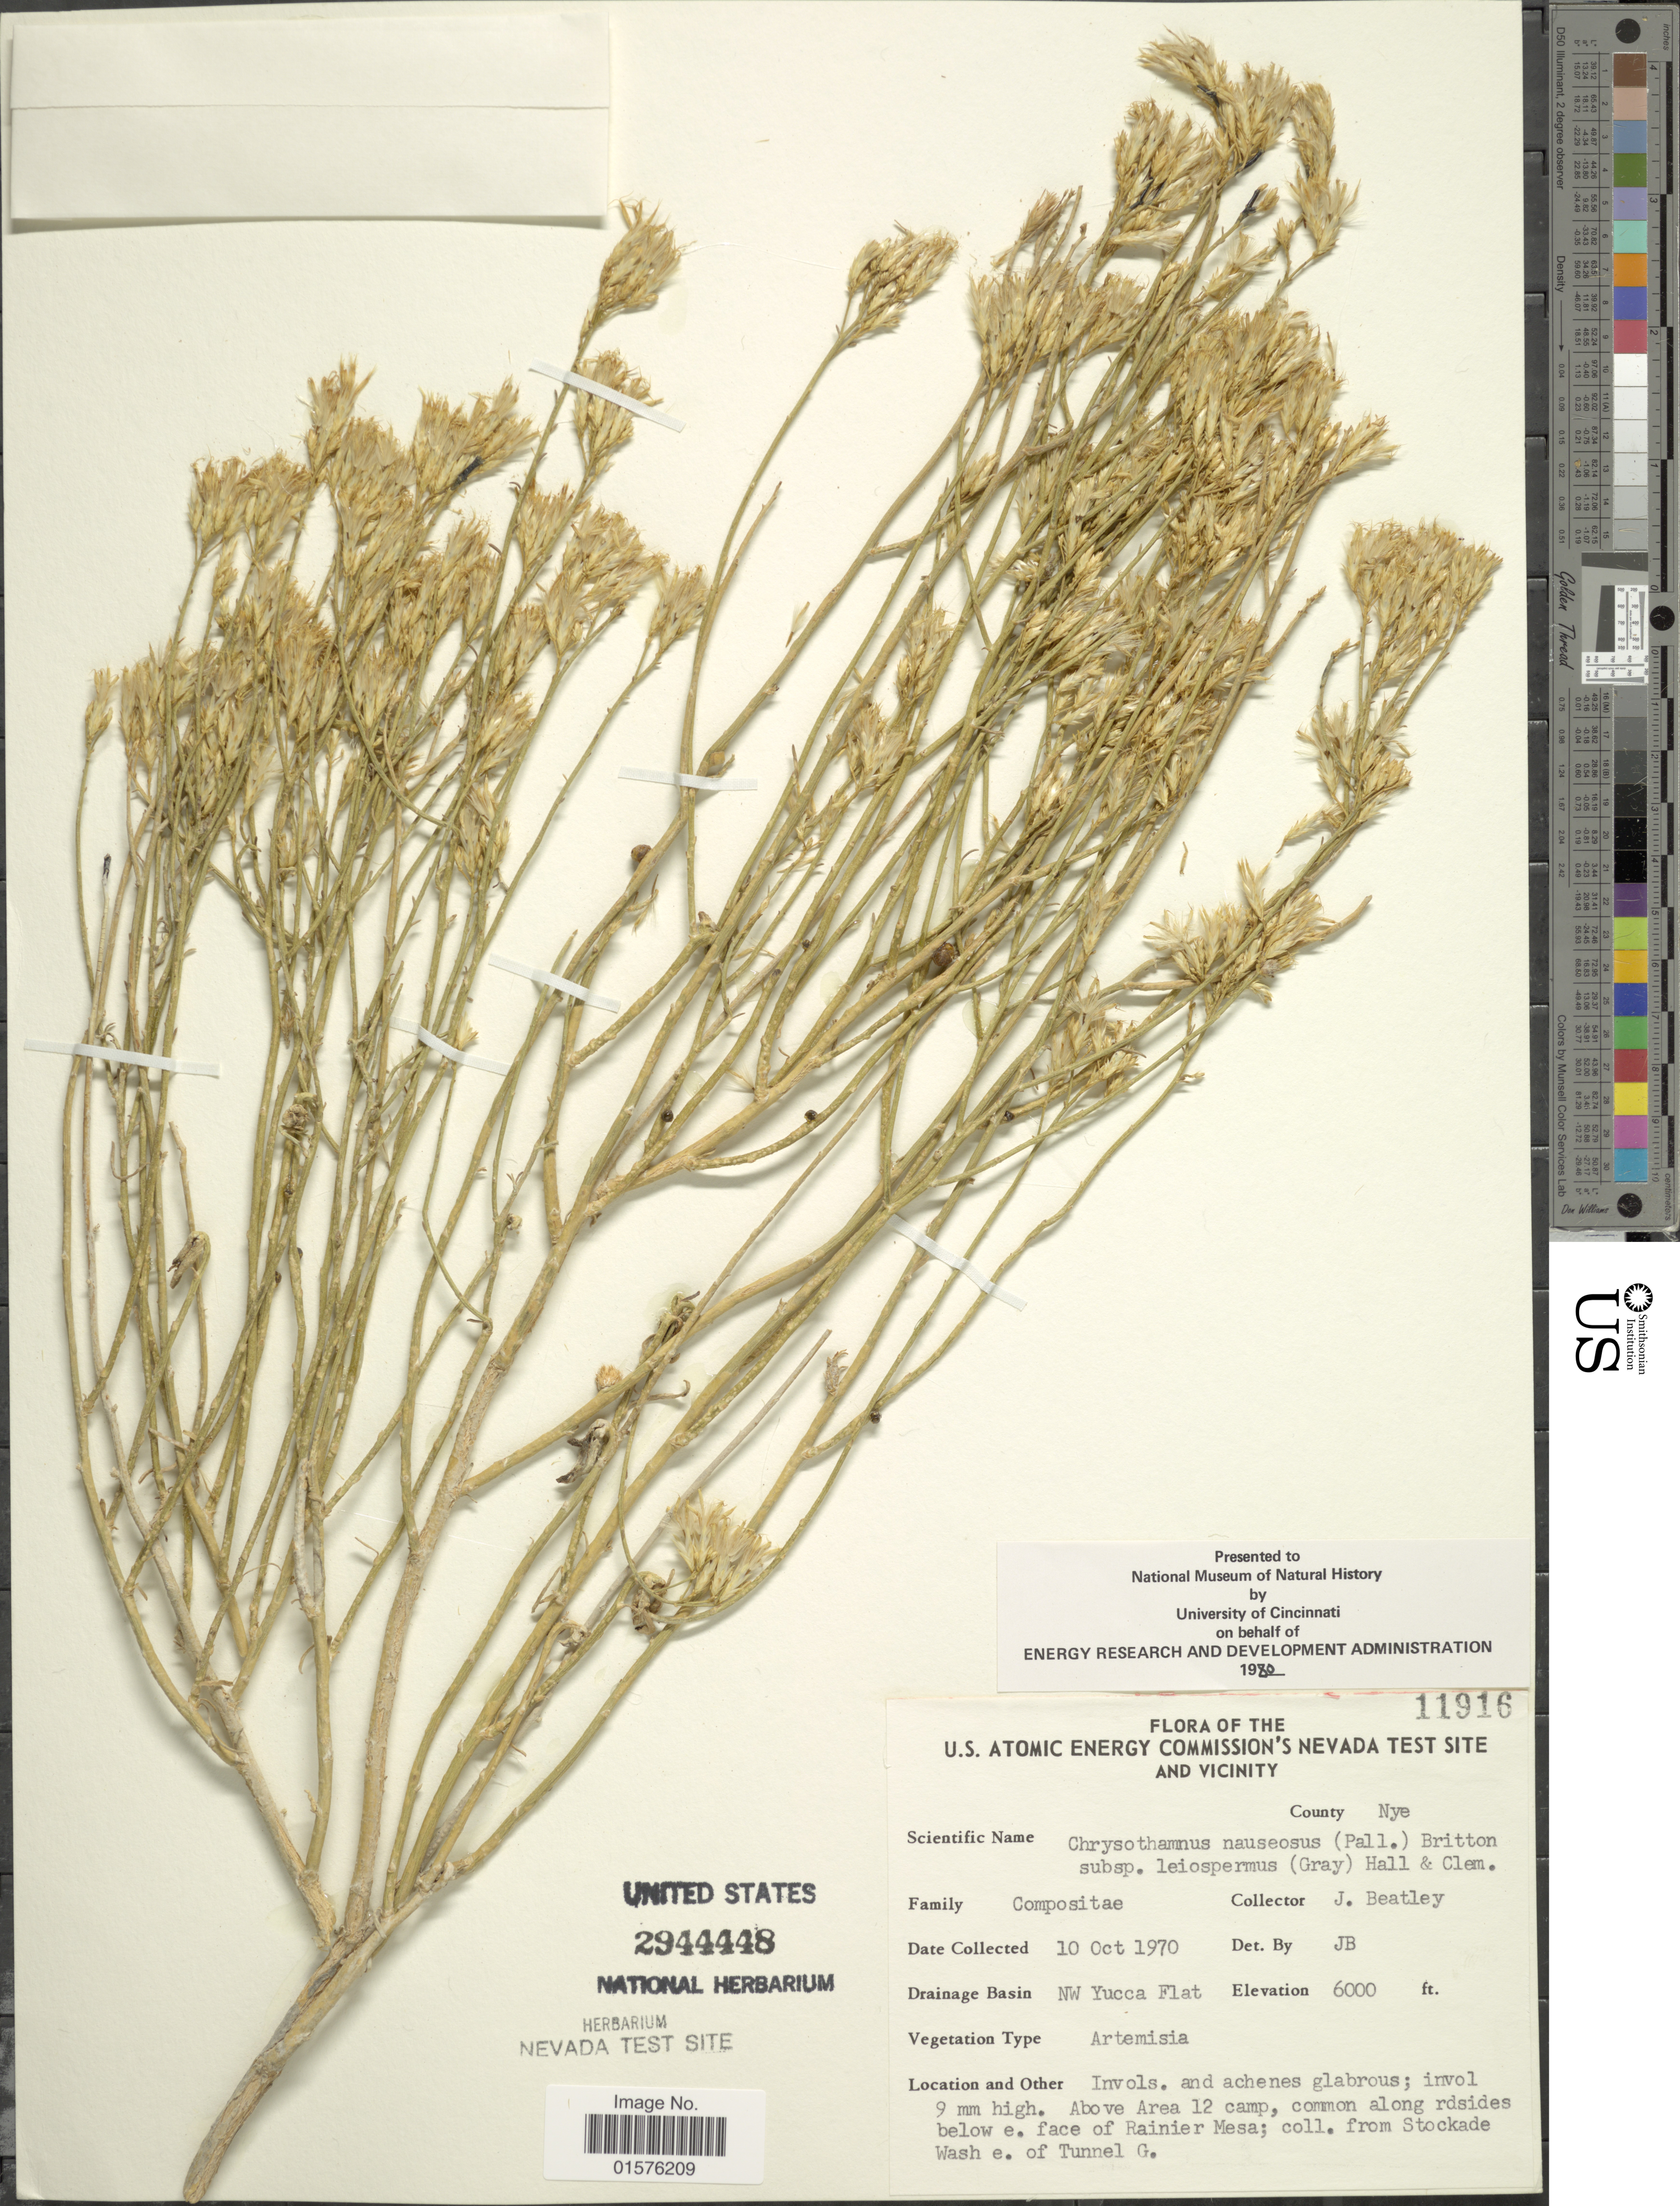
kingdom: Plantae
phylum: Tracheophyta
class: Magnoliopsida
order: Asterales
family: Asteraceae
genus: Ericameria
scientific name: Ericameria nauseosa var. leiosperma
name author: (A. Gray) G.L. Nesom & G.I. Baird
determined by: Urbatsch, Lowell E., Curator (LSU), Louisiana State University (UNITED STATES)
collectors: J. C. Beatley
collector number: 11916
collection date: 1970-10-10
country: United States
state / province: Nevada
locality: The U.S. Atomic Energy Commision's Nevada test site and vicinity, County: Nye, Drainage basin: NW Yucca Flat, above Area 12 camp, common along roadsides below e. face of Rainier Mesa; coll. from Stockade wash e. of Tunnel G.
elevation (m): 1829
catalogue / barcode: US 2944448